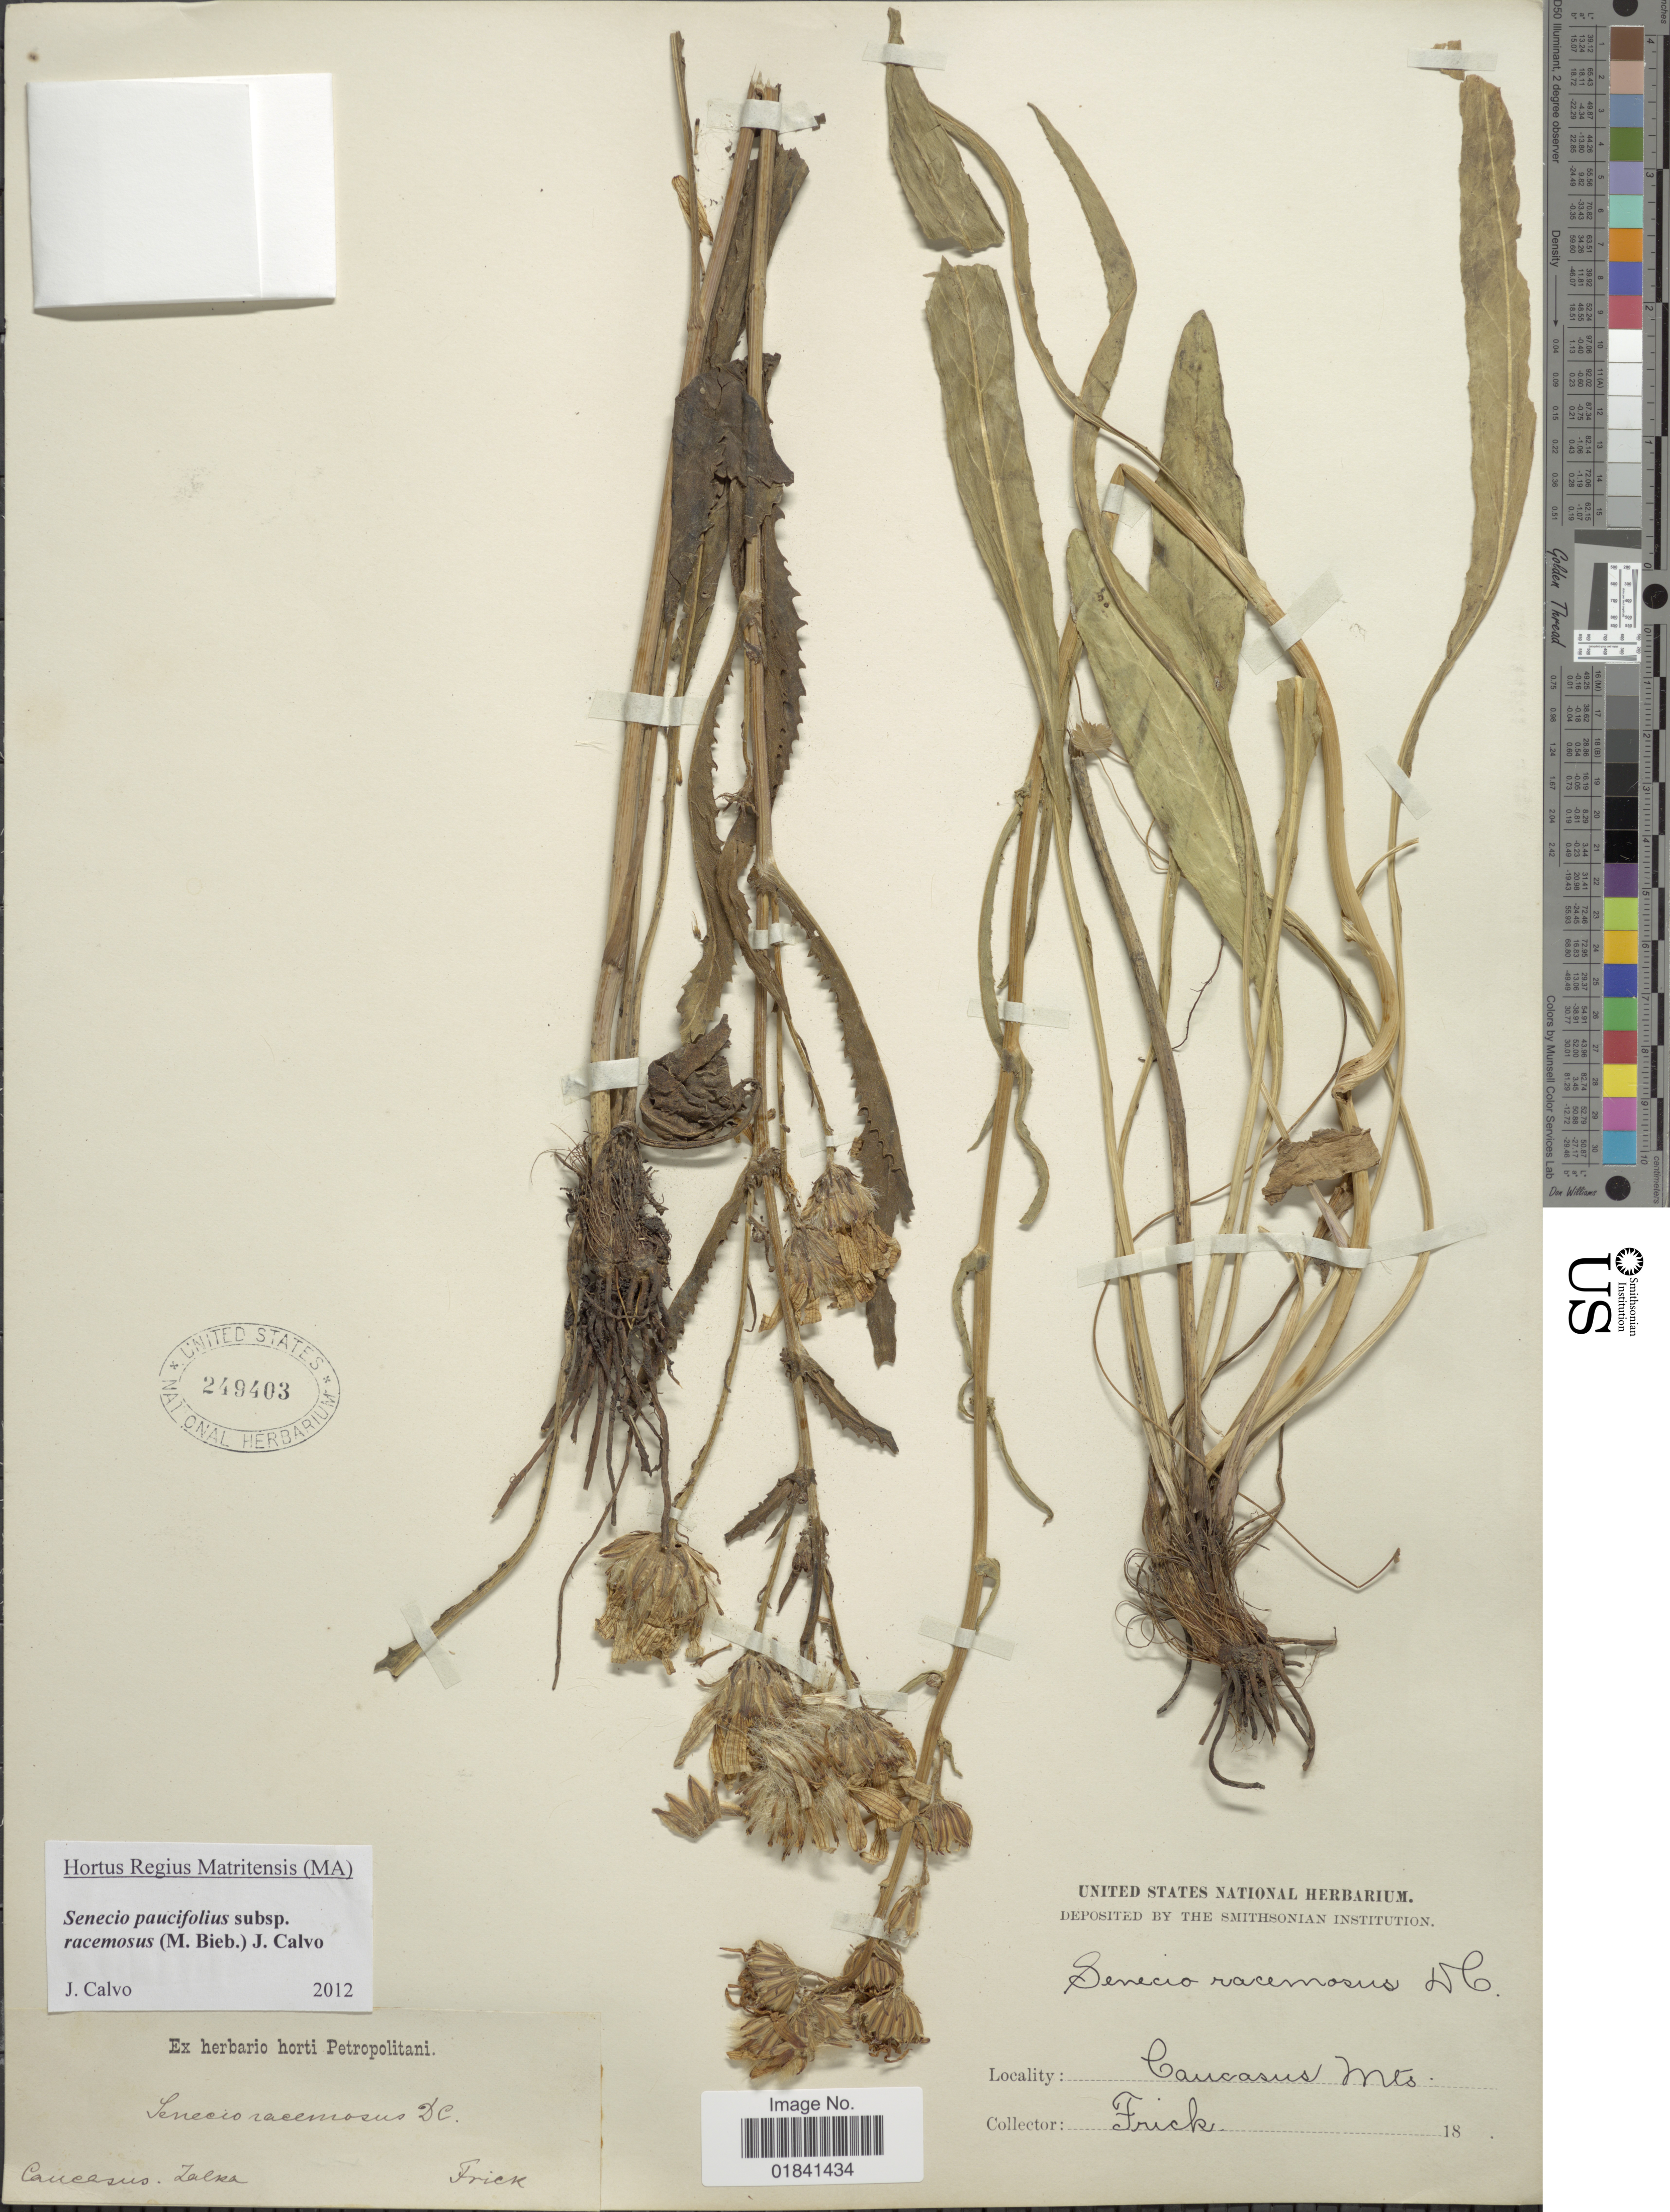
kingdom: Plantae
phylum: Tracheophyta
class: Magnoliopsida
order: Asterales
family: Asteraceae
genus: Senecio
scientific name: Senecio paucilobus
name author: DC.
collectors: Frick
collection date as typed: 18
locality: Caucasus Mts., Caucasus Zalma [interpreted]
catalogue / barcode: US 249403